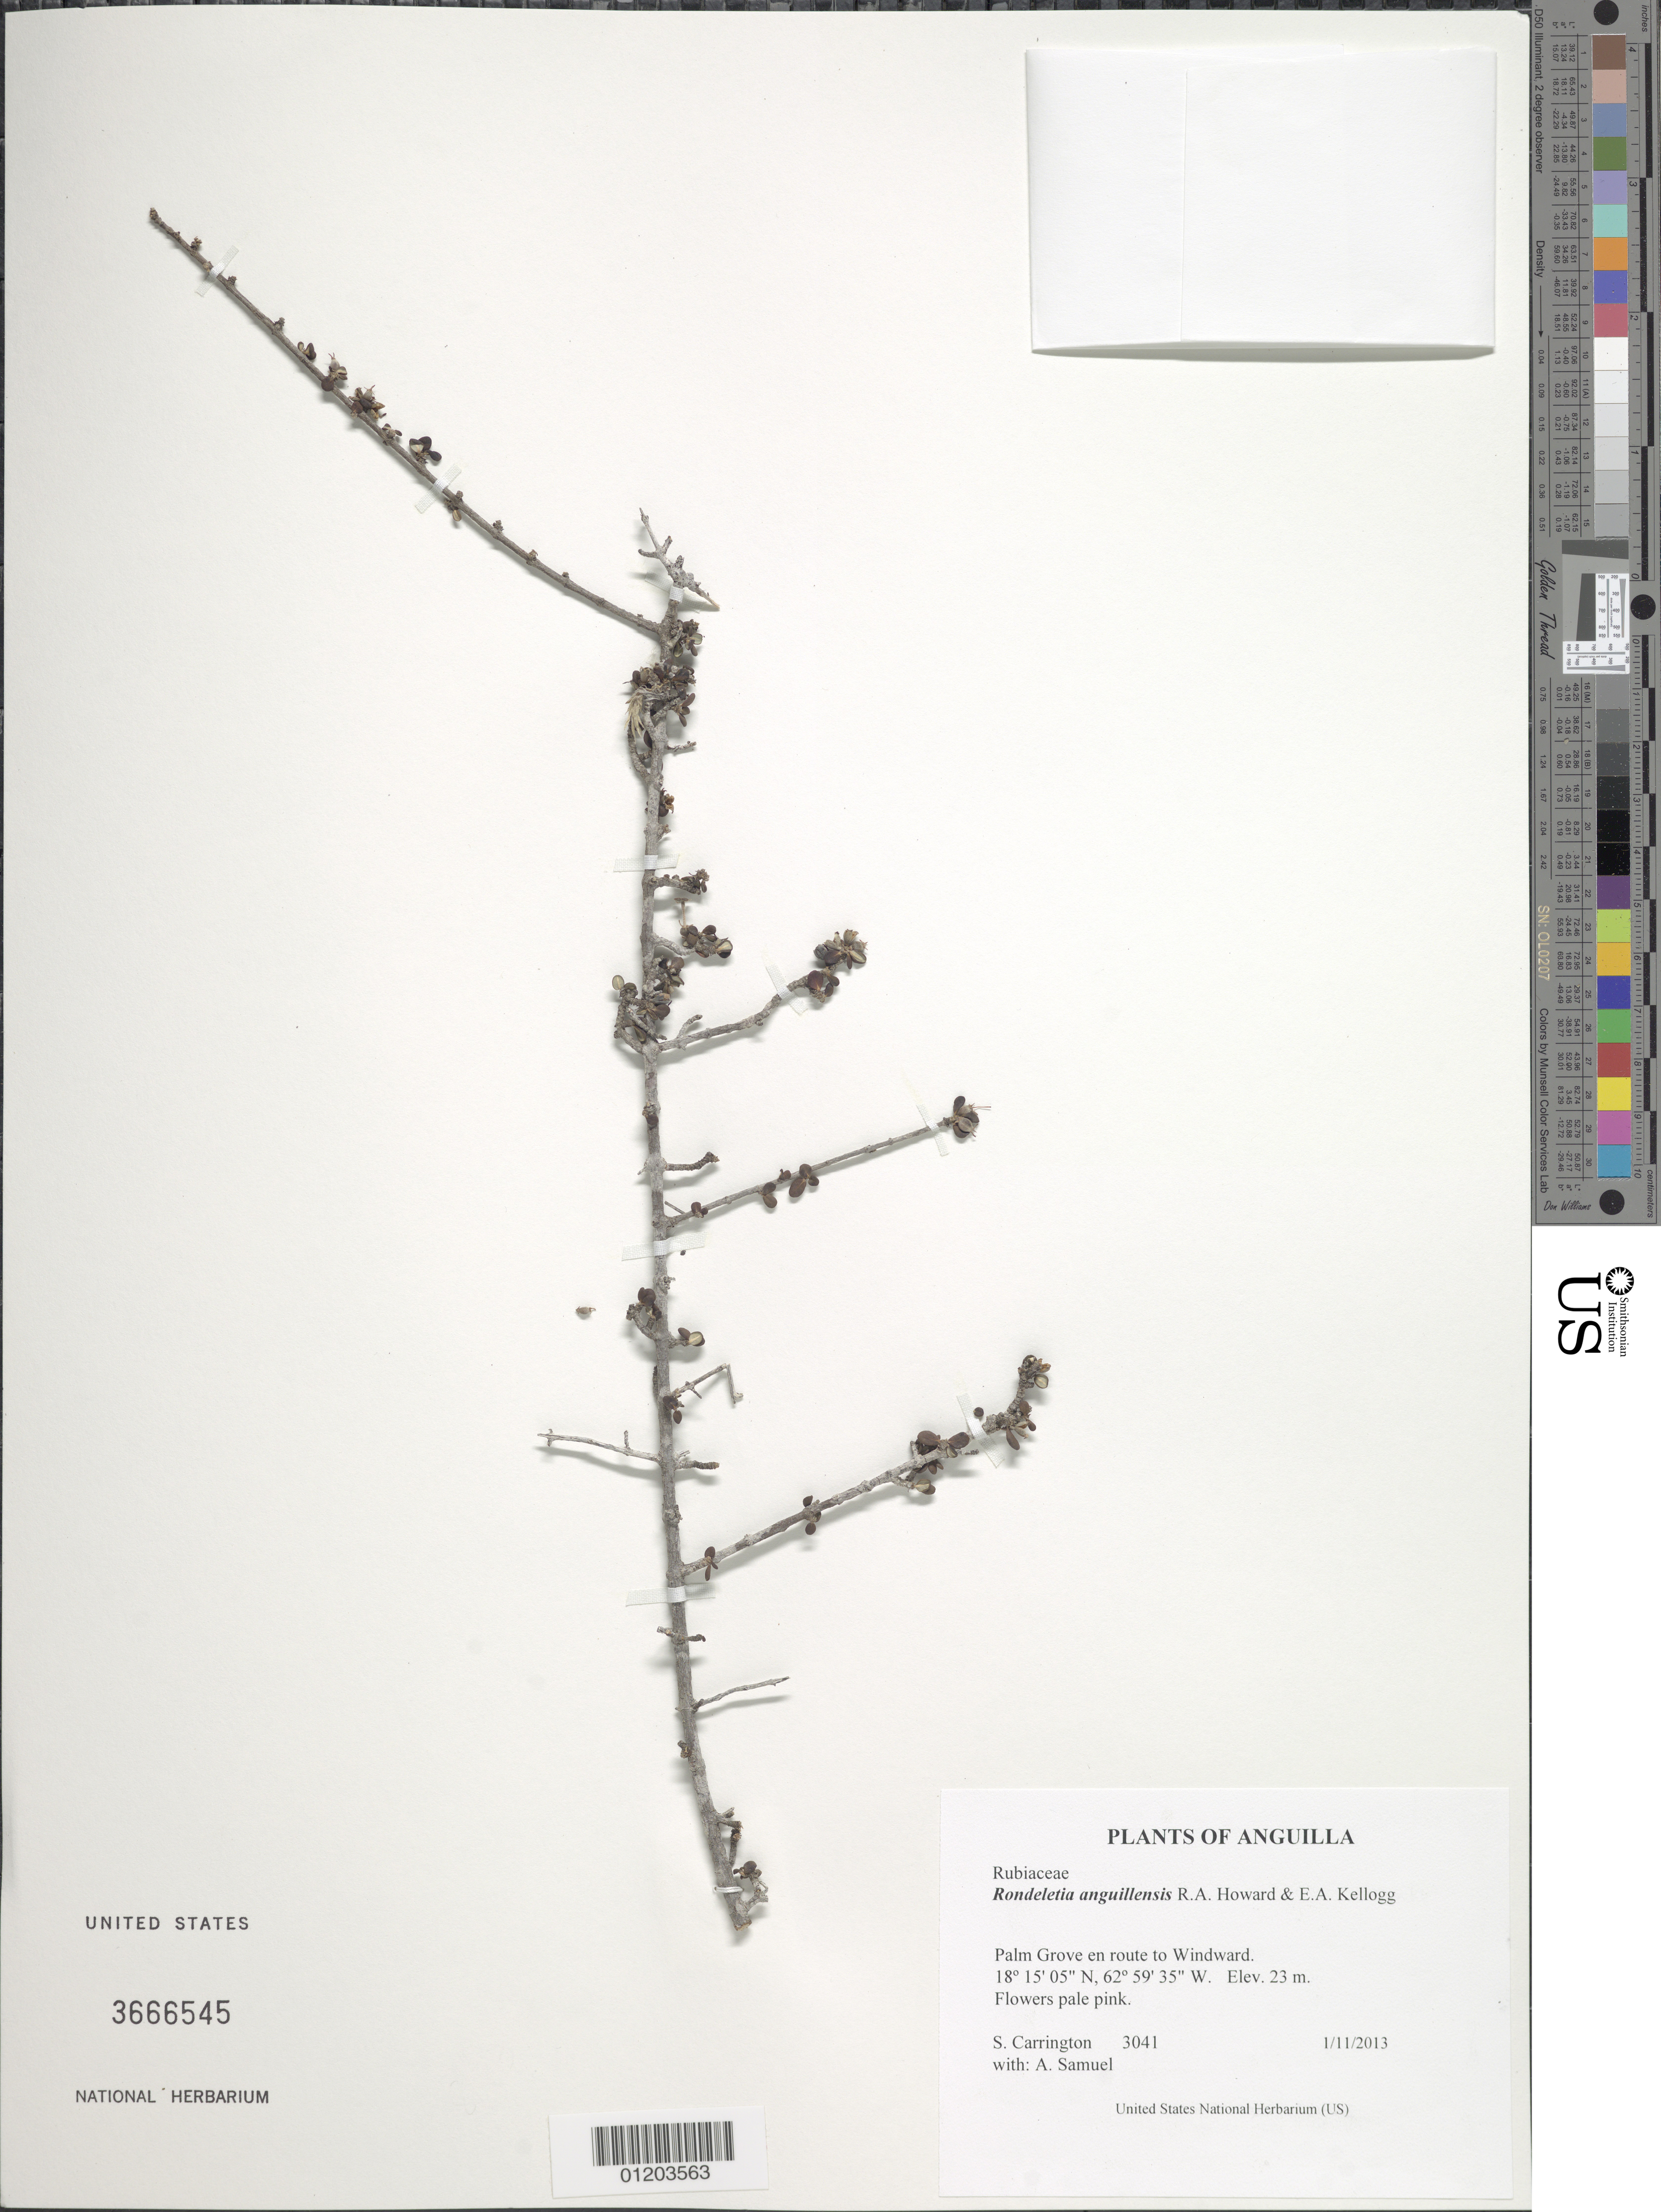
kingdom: Plantae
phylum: Tracheophyta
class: Magnoliopsida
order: Gentianales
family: Rubiaceae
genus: Rondeletia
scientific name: Rondeletia anguillensis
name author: R.A. Howard & E.A. Kellogg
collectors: C. M. S. Carrington & A. Samuel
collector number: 3041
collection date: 2013-01-11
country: Anguilla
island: Anguilla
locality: Palm Grove en route to Windward.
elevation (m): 23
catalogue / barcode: US 3666545